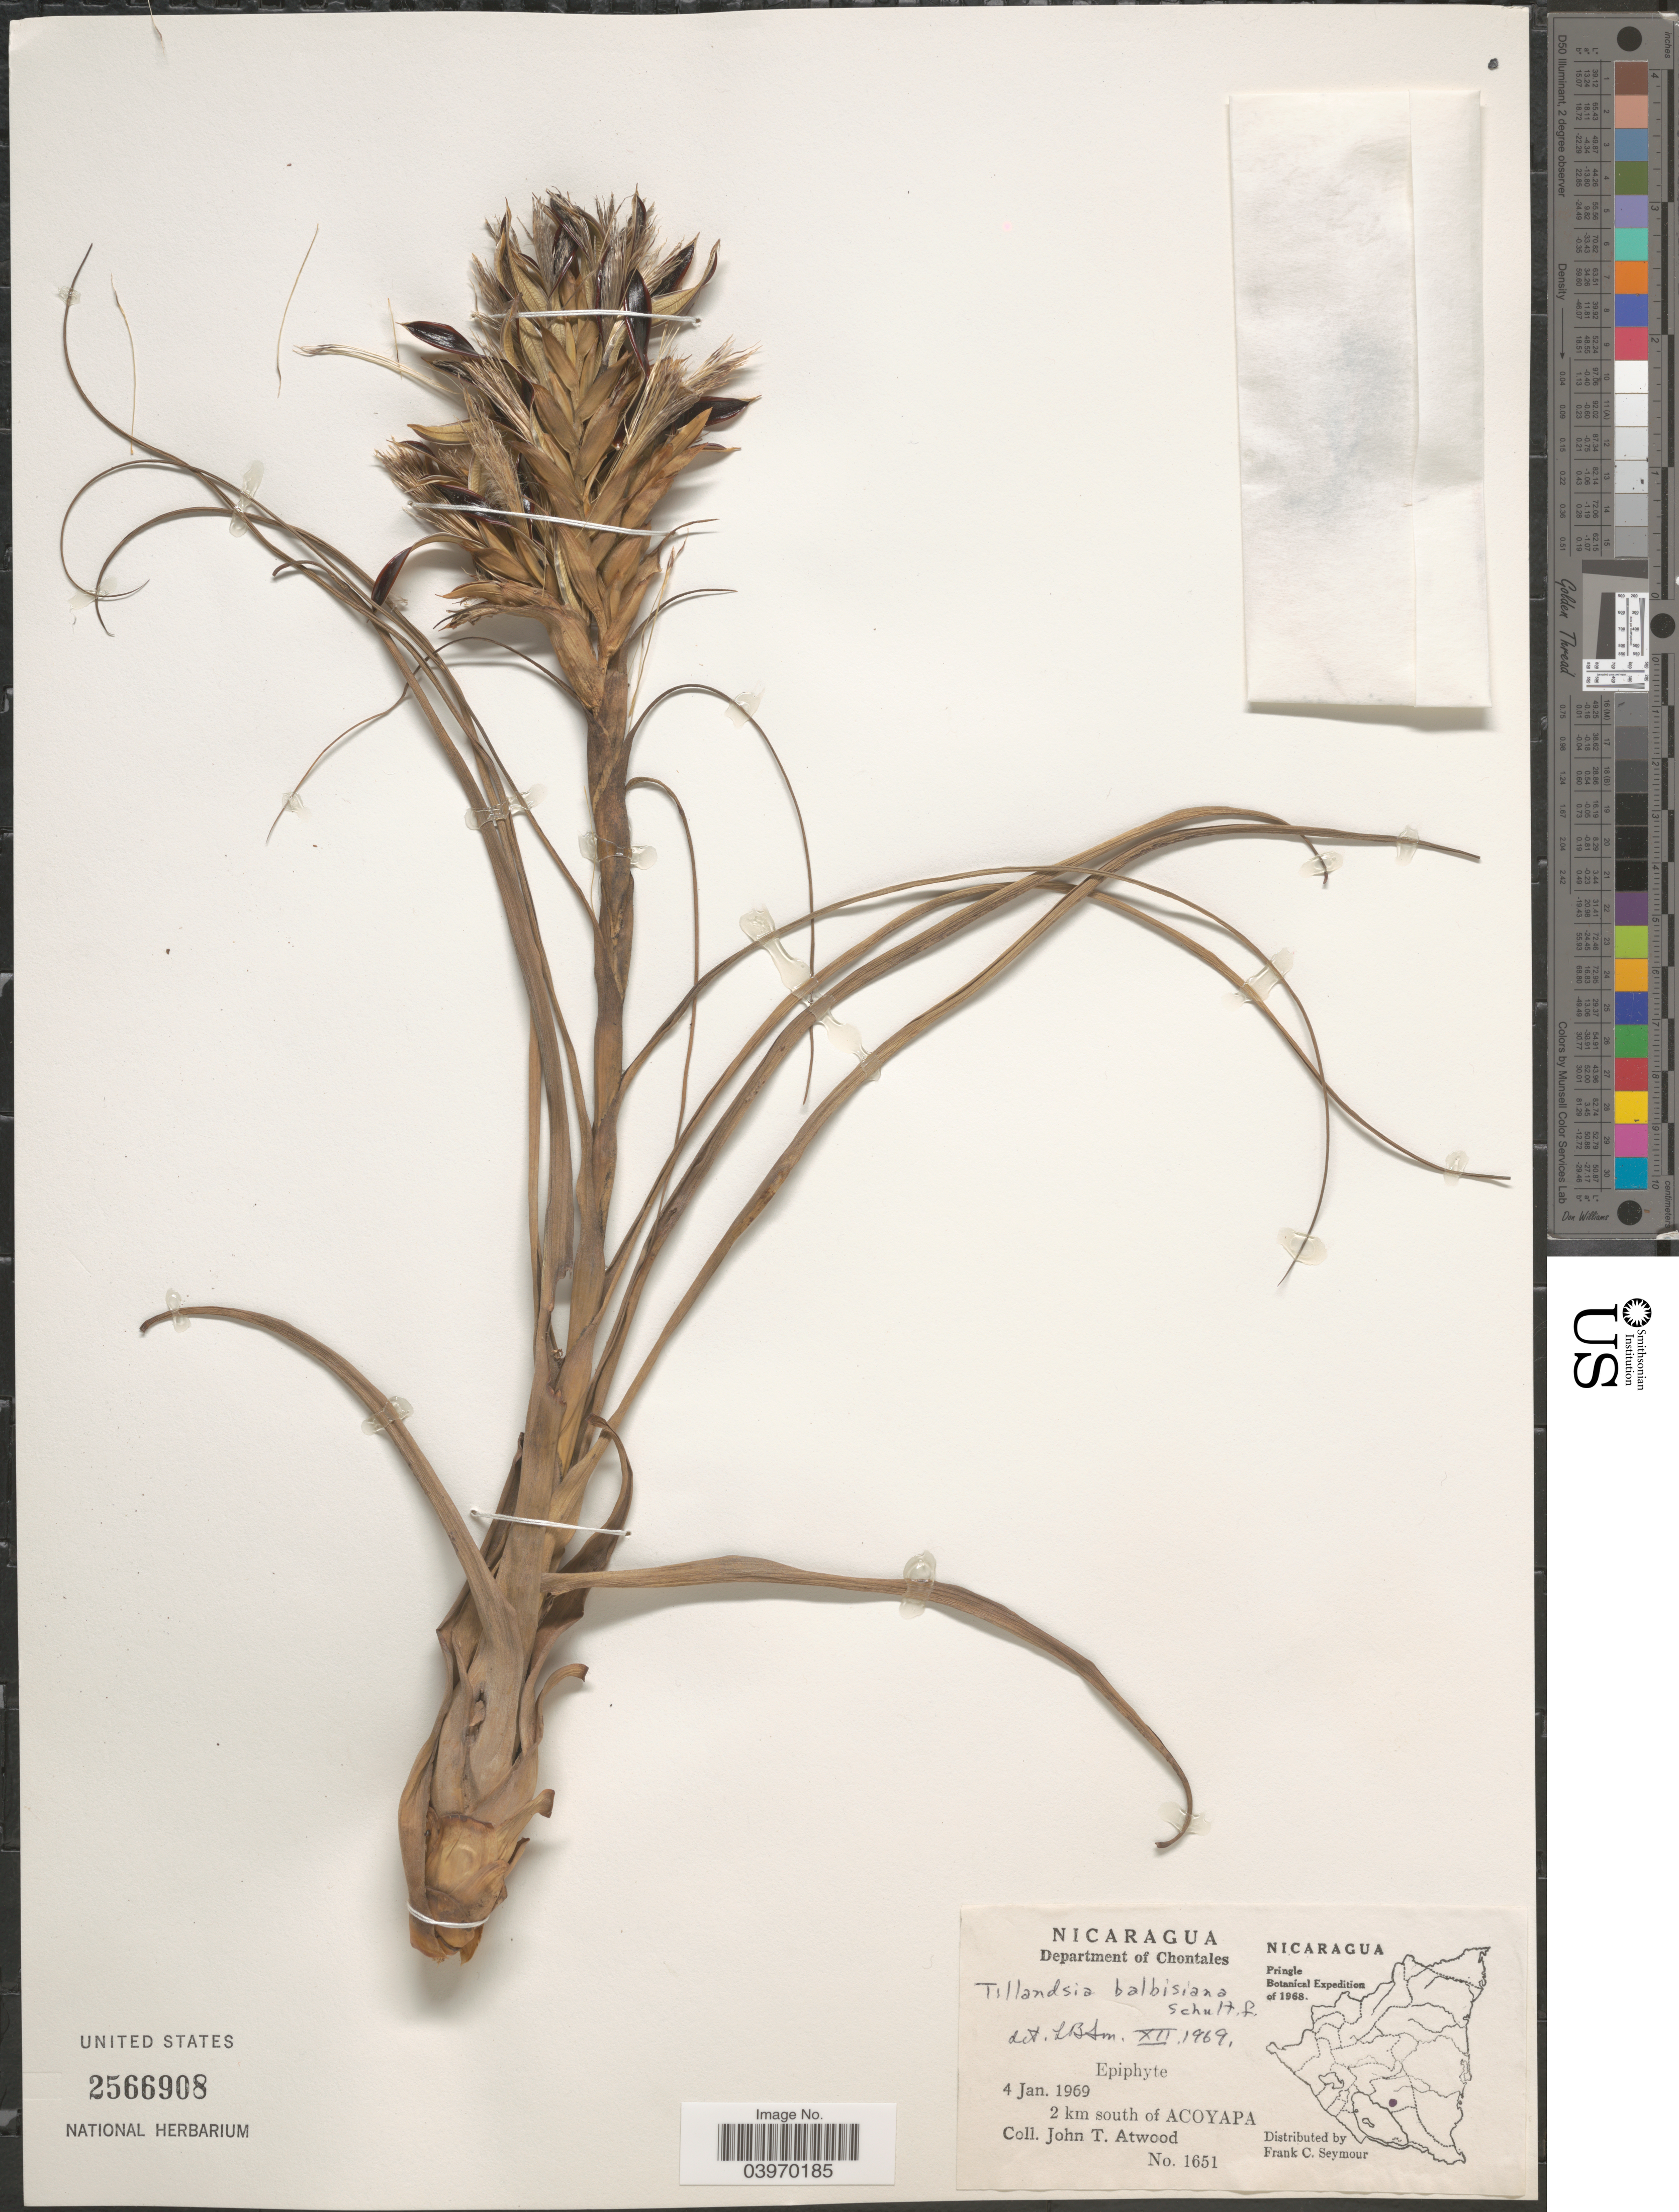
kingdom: Plantae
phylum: Tracheophyta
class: Liliopsida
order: Poales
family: Bromeliaceae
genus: Tillandsia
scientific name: Tillandsia balbisiana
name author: Schult. f.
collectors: J. T. Atwood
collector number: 1651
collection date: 1969-01-04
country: Nicaragua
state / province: Chontales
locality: Department of Chontales. 2 km south of Acoyapa.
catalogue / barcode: US 2566908